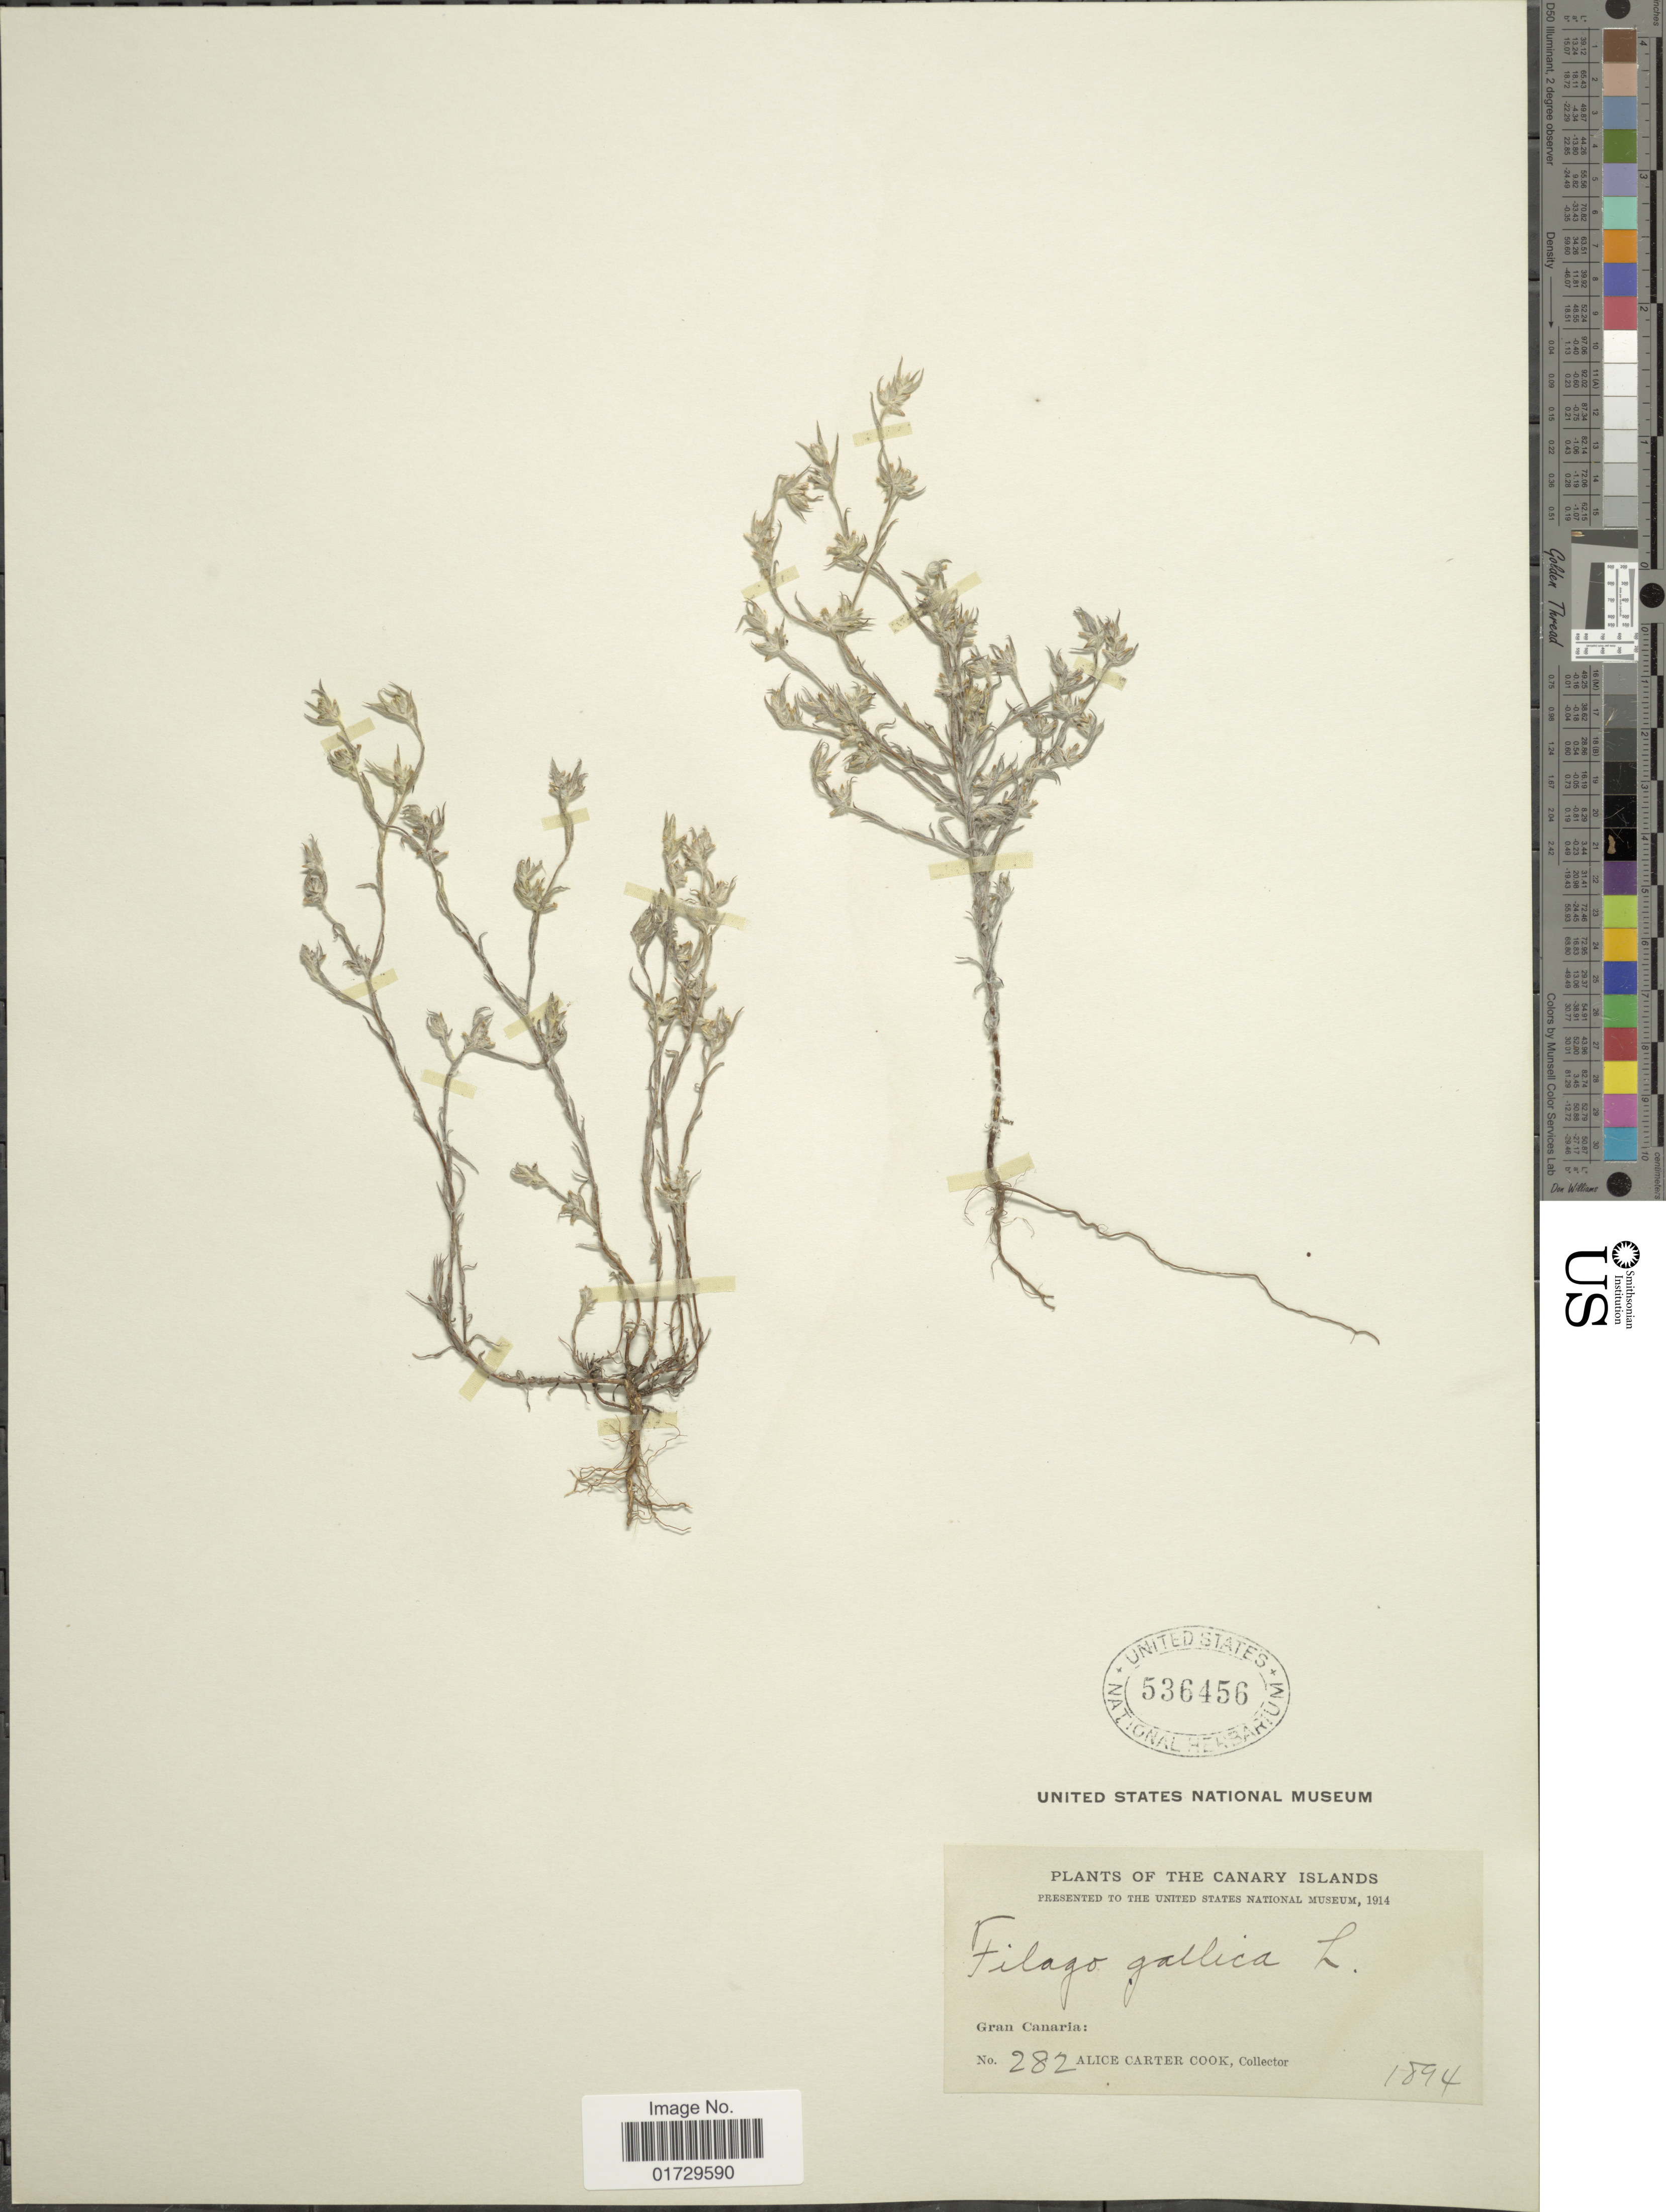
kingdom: Plantae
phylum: Tracheophyta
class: Magnoliopsida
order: Asterales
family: Asteraceae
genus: Filago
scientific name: Filago gallica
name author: L.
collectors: Alice C. Cook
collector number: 282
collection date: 1894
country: Spain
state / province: Canarias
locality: Gran Canaria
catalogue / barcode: US 536456